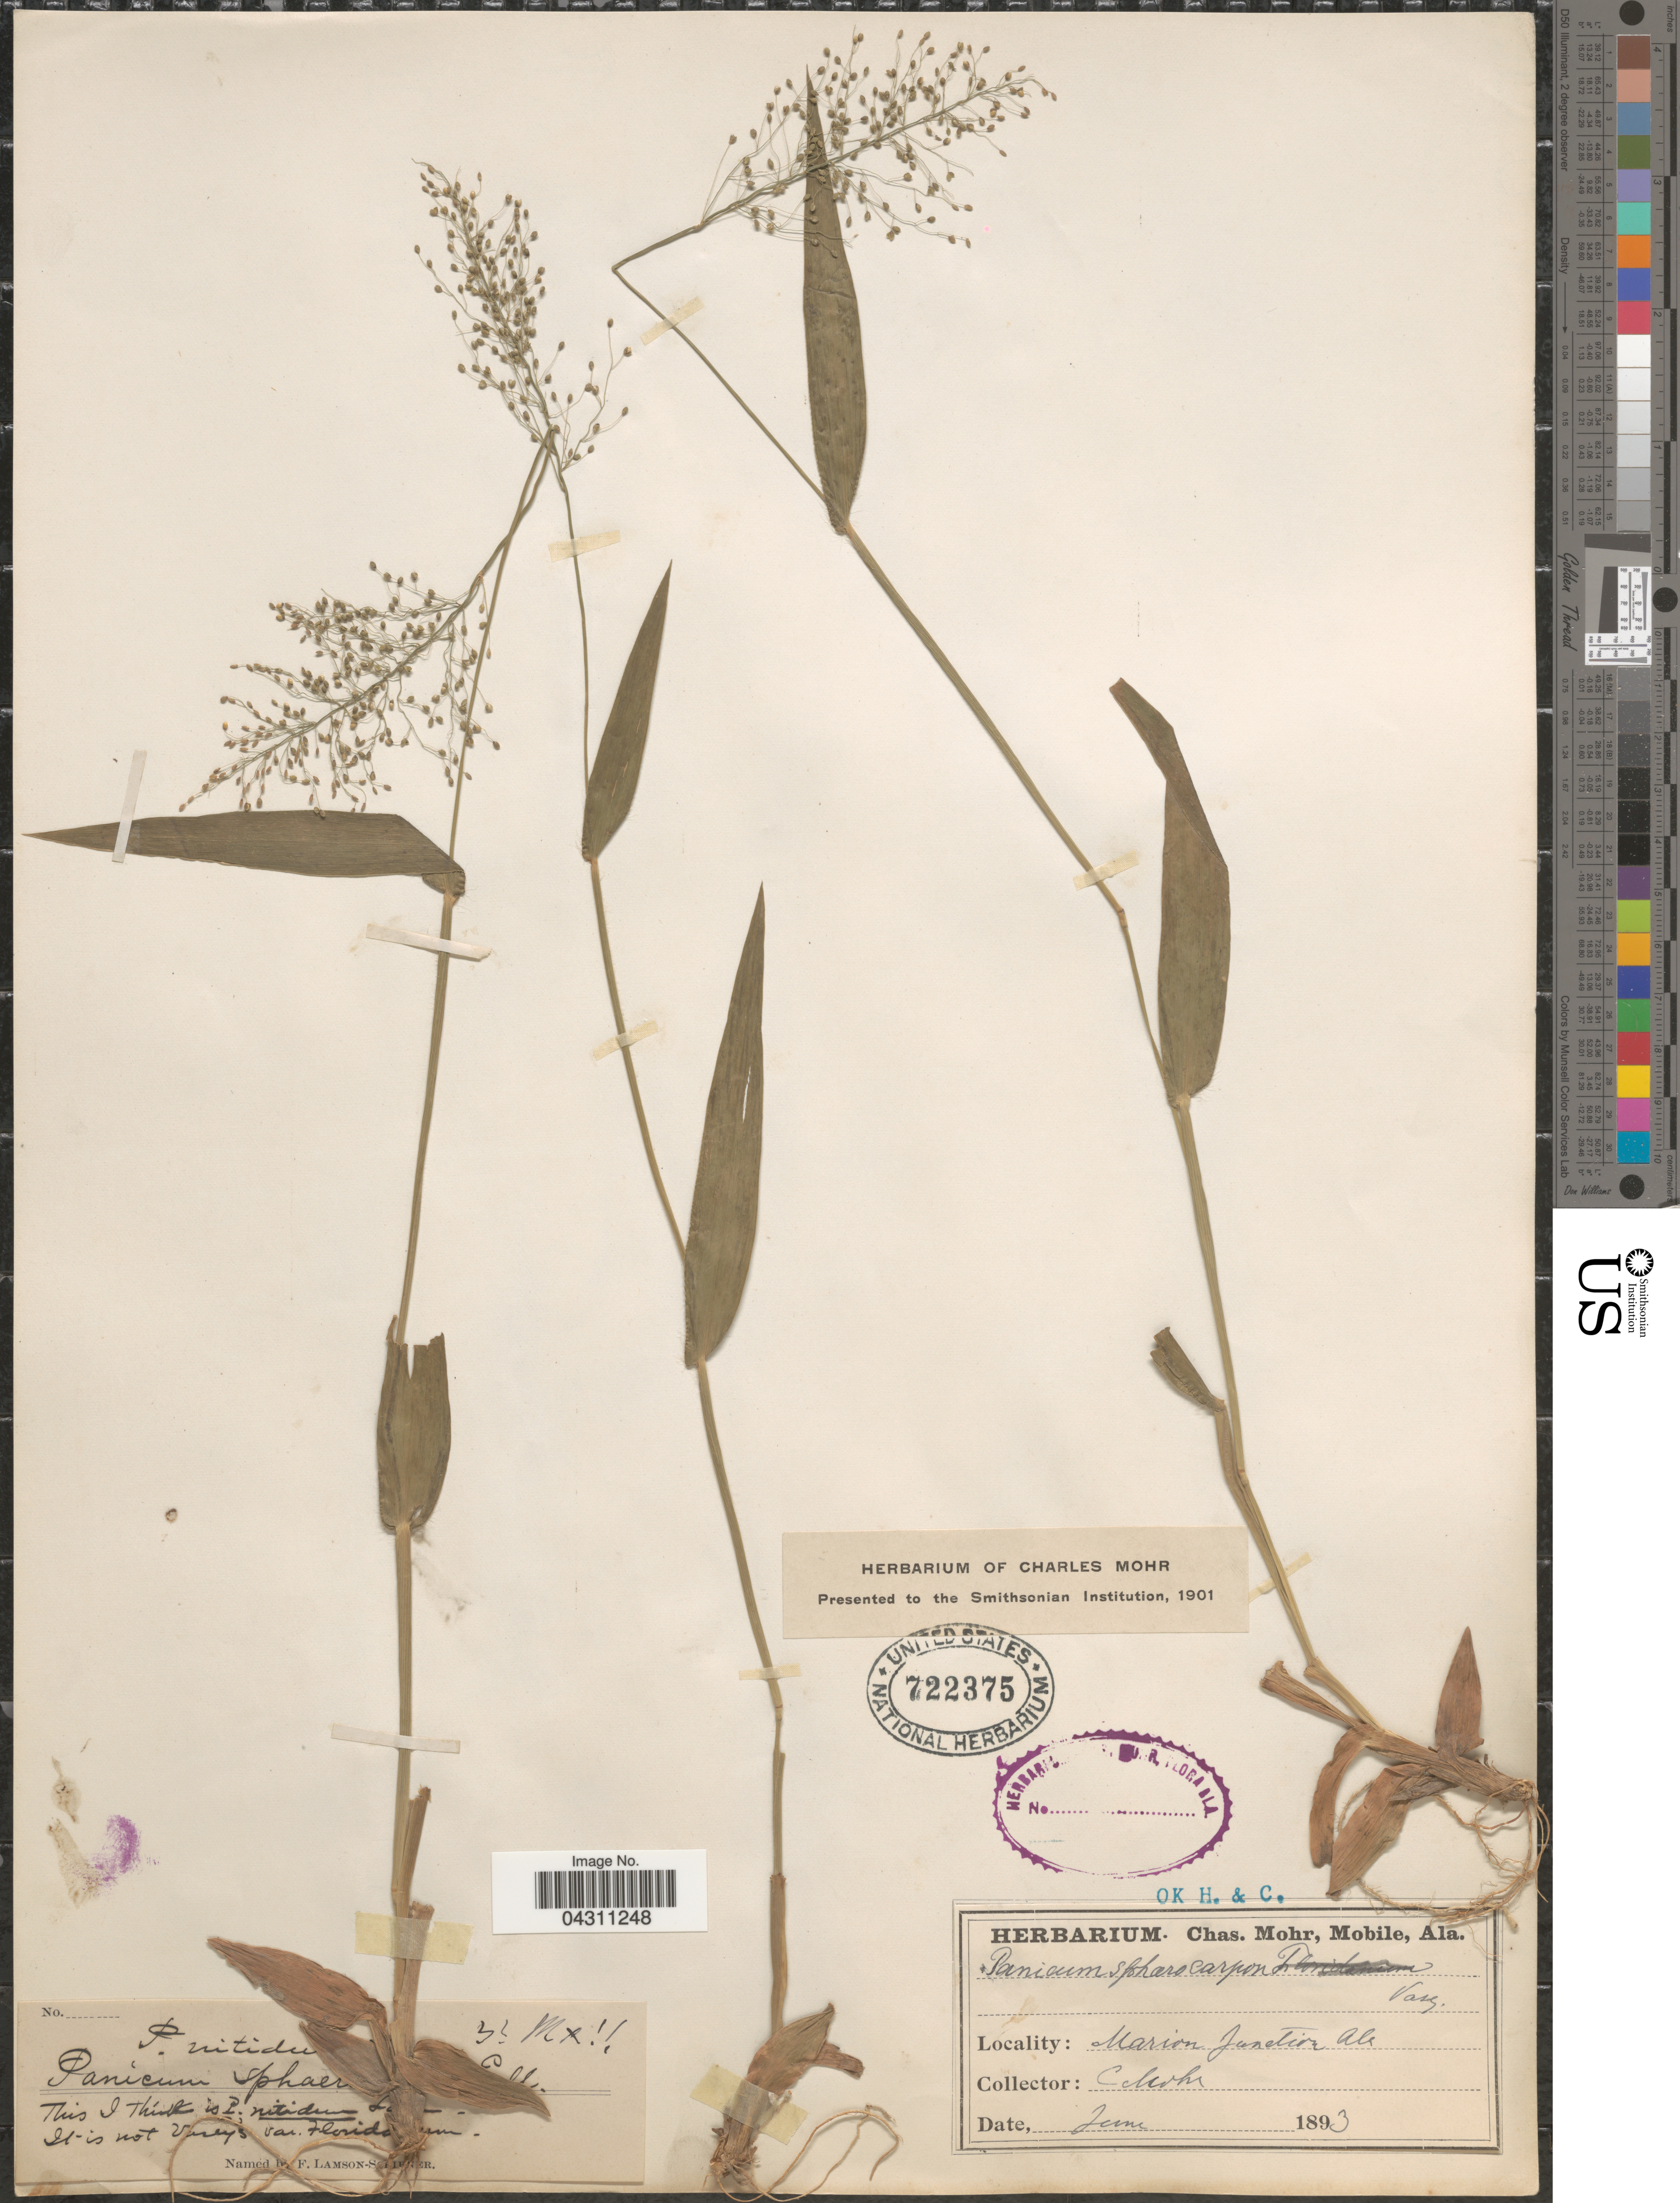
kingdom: Plantae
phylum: Tracheophyta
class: Liliopsida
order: Poales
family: Poaceae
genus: Dichanthelium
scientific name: Dichanthelium sphaerocarpon var. sphaerocarpon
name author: (Elliott) Gould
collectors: Mohr, C. T. (herbarium)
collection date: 1893-06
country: United States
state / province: Alabama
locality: Marion Junction.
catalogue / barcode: US 722375